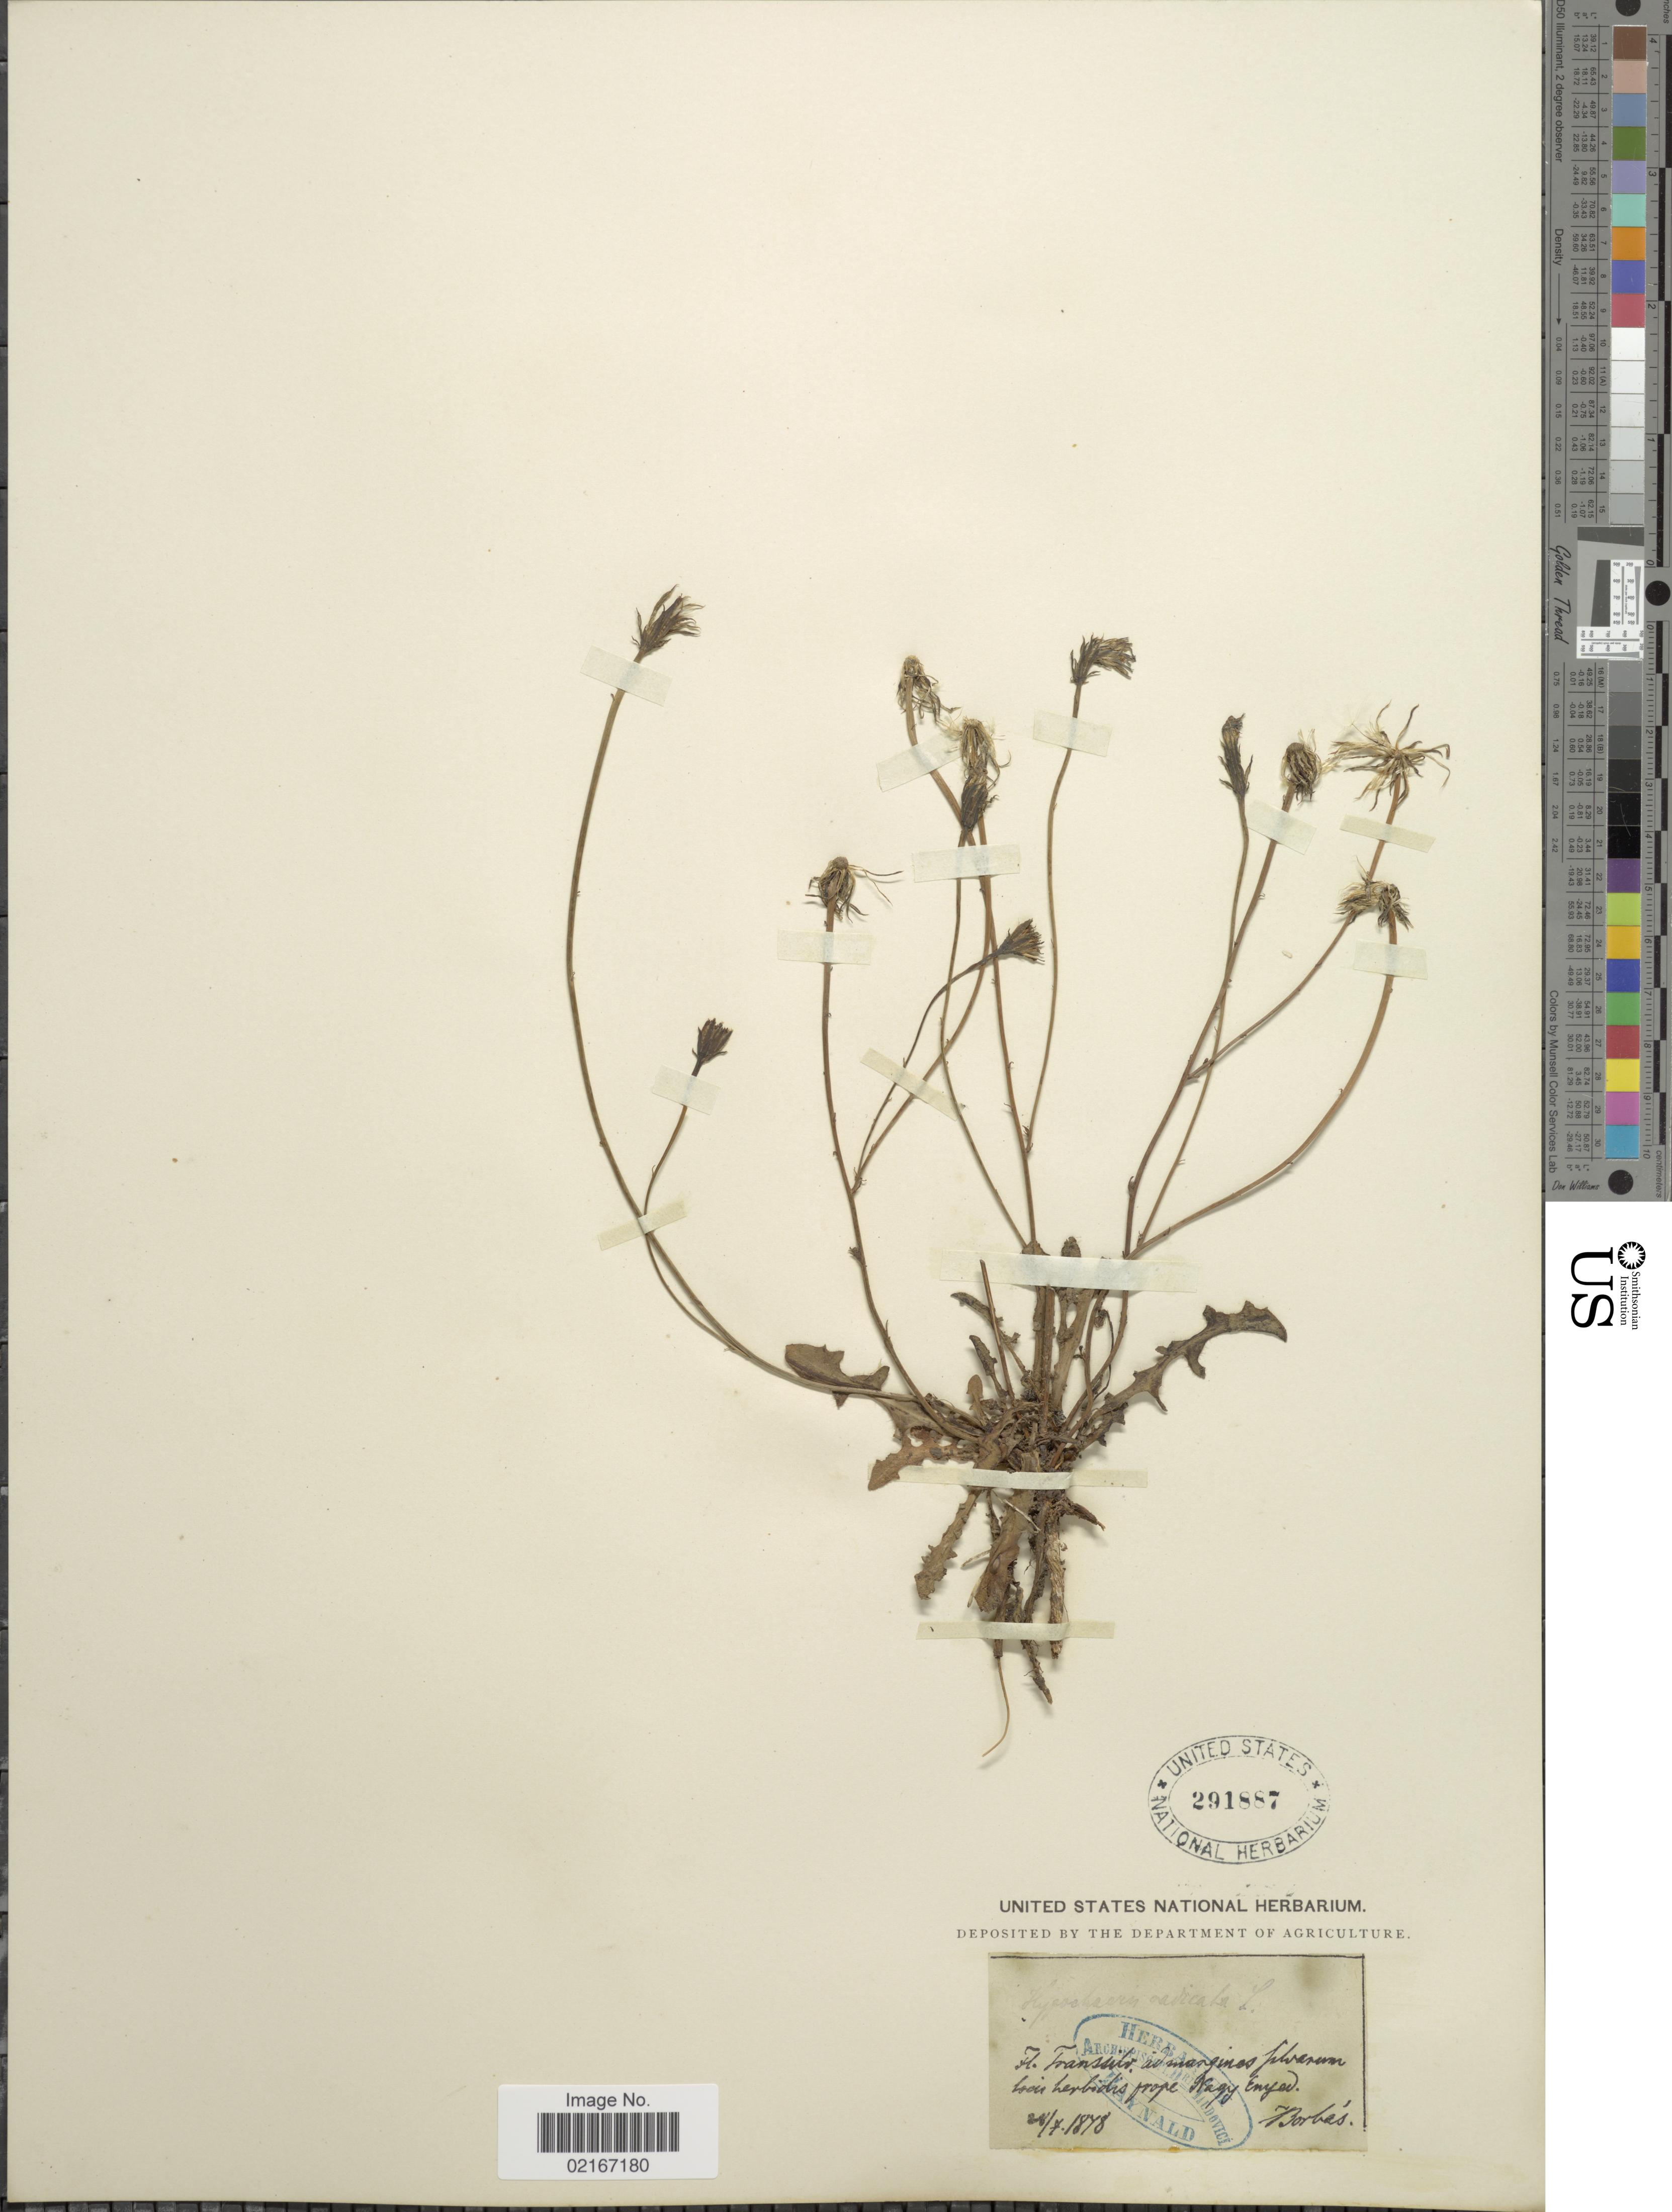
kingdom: Plantae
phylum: Tracheophyta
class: Magnoliopsida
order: Asterales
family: Asteraceae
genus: Hypochaeris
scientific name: Hypochaeris radicata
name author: L.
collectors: V. von Borbás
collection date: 1878-07-28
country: Romania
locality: Transsilv., prope Nagy Enyad [interpreted]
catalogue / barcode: US 291887